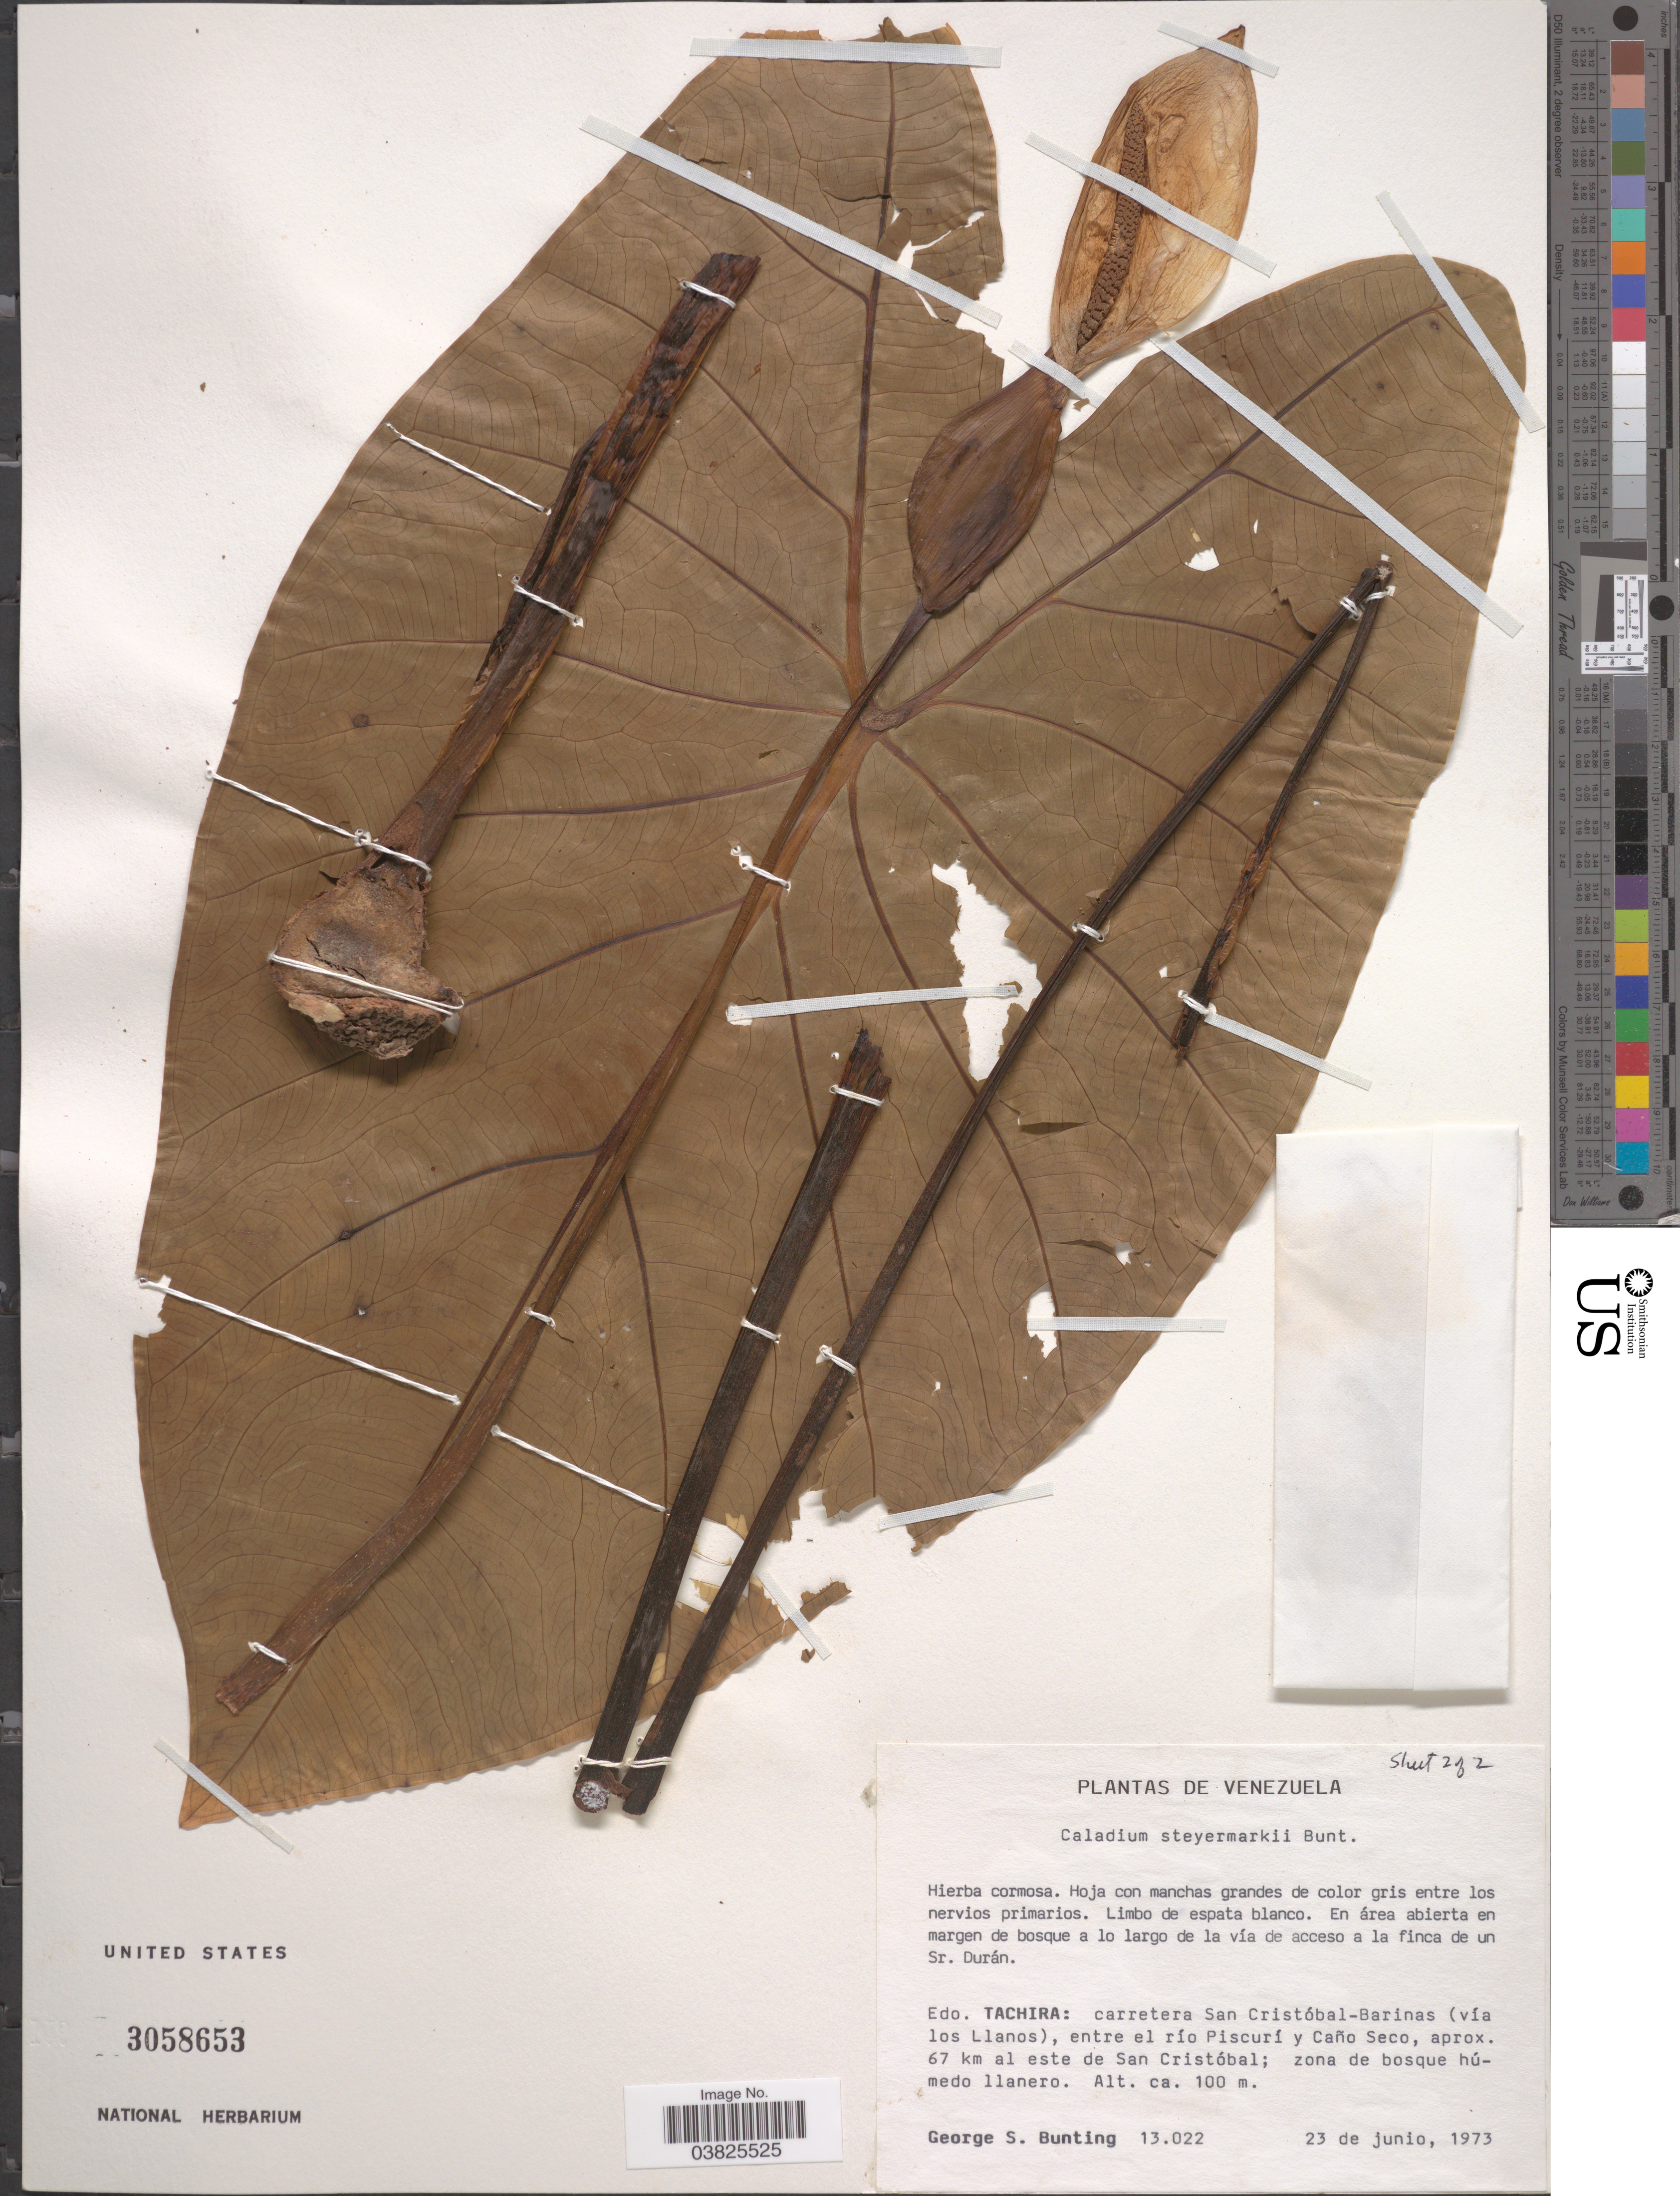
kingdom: Plantae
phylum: Tracheophyta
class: Liliopsida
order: Alismatales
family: Araceae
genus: Caladium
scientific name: Caladium steyermarkii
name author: G.S. Bunting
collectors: G. S. Bunting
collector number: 13022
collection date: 1973-06-23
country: Venezuela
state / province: Tachira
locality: Edo. Tachira: carretera San Cristóbal-Barinas (vía los Llanos), entre el río Piscurí y Caño Seco. aprox. 67 km al este de San Cristóbal.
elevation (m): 100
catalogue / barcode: US 3058653